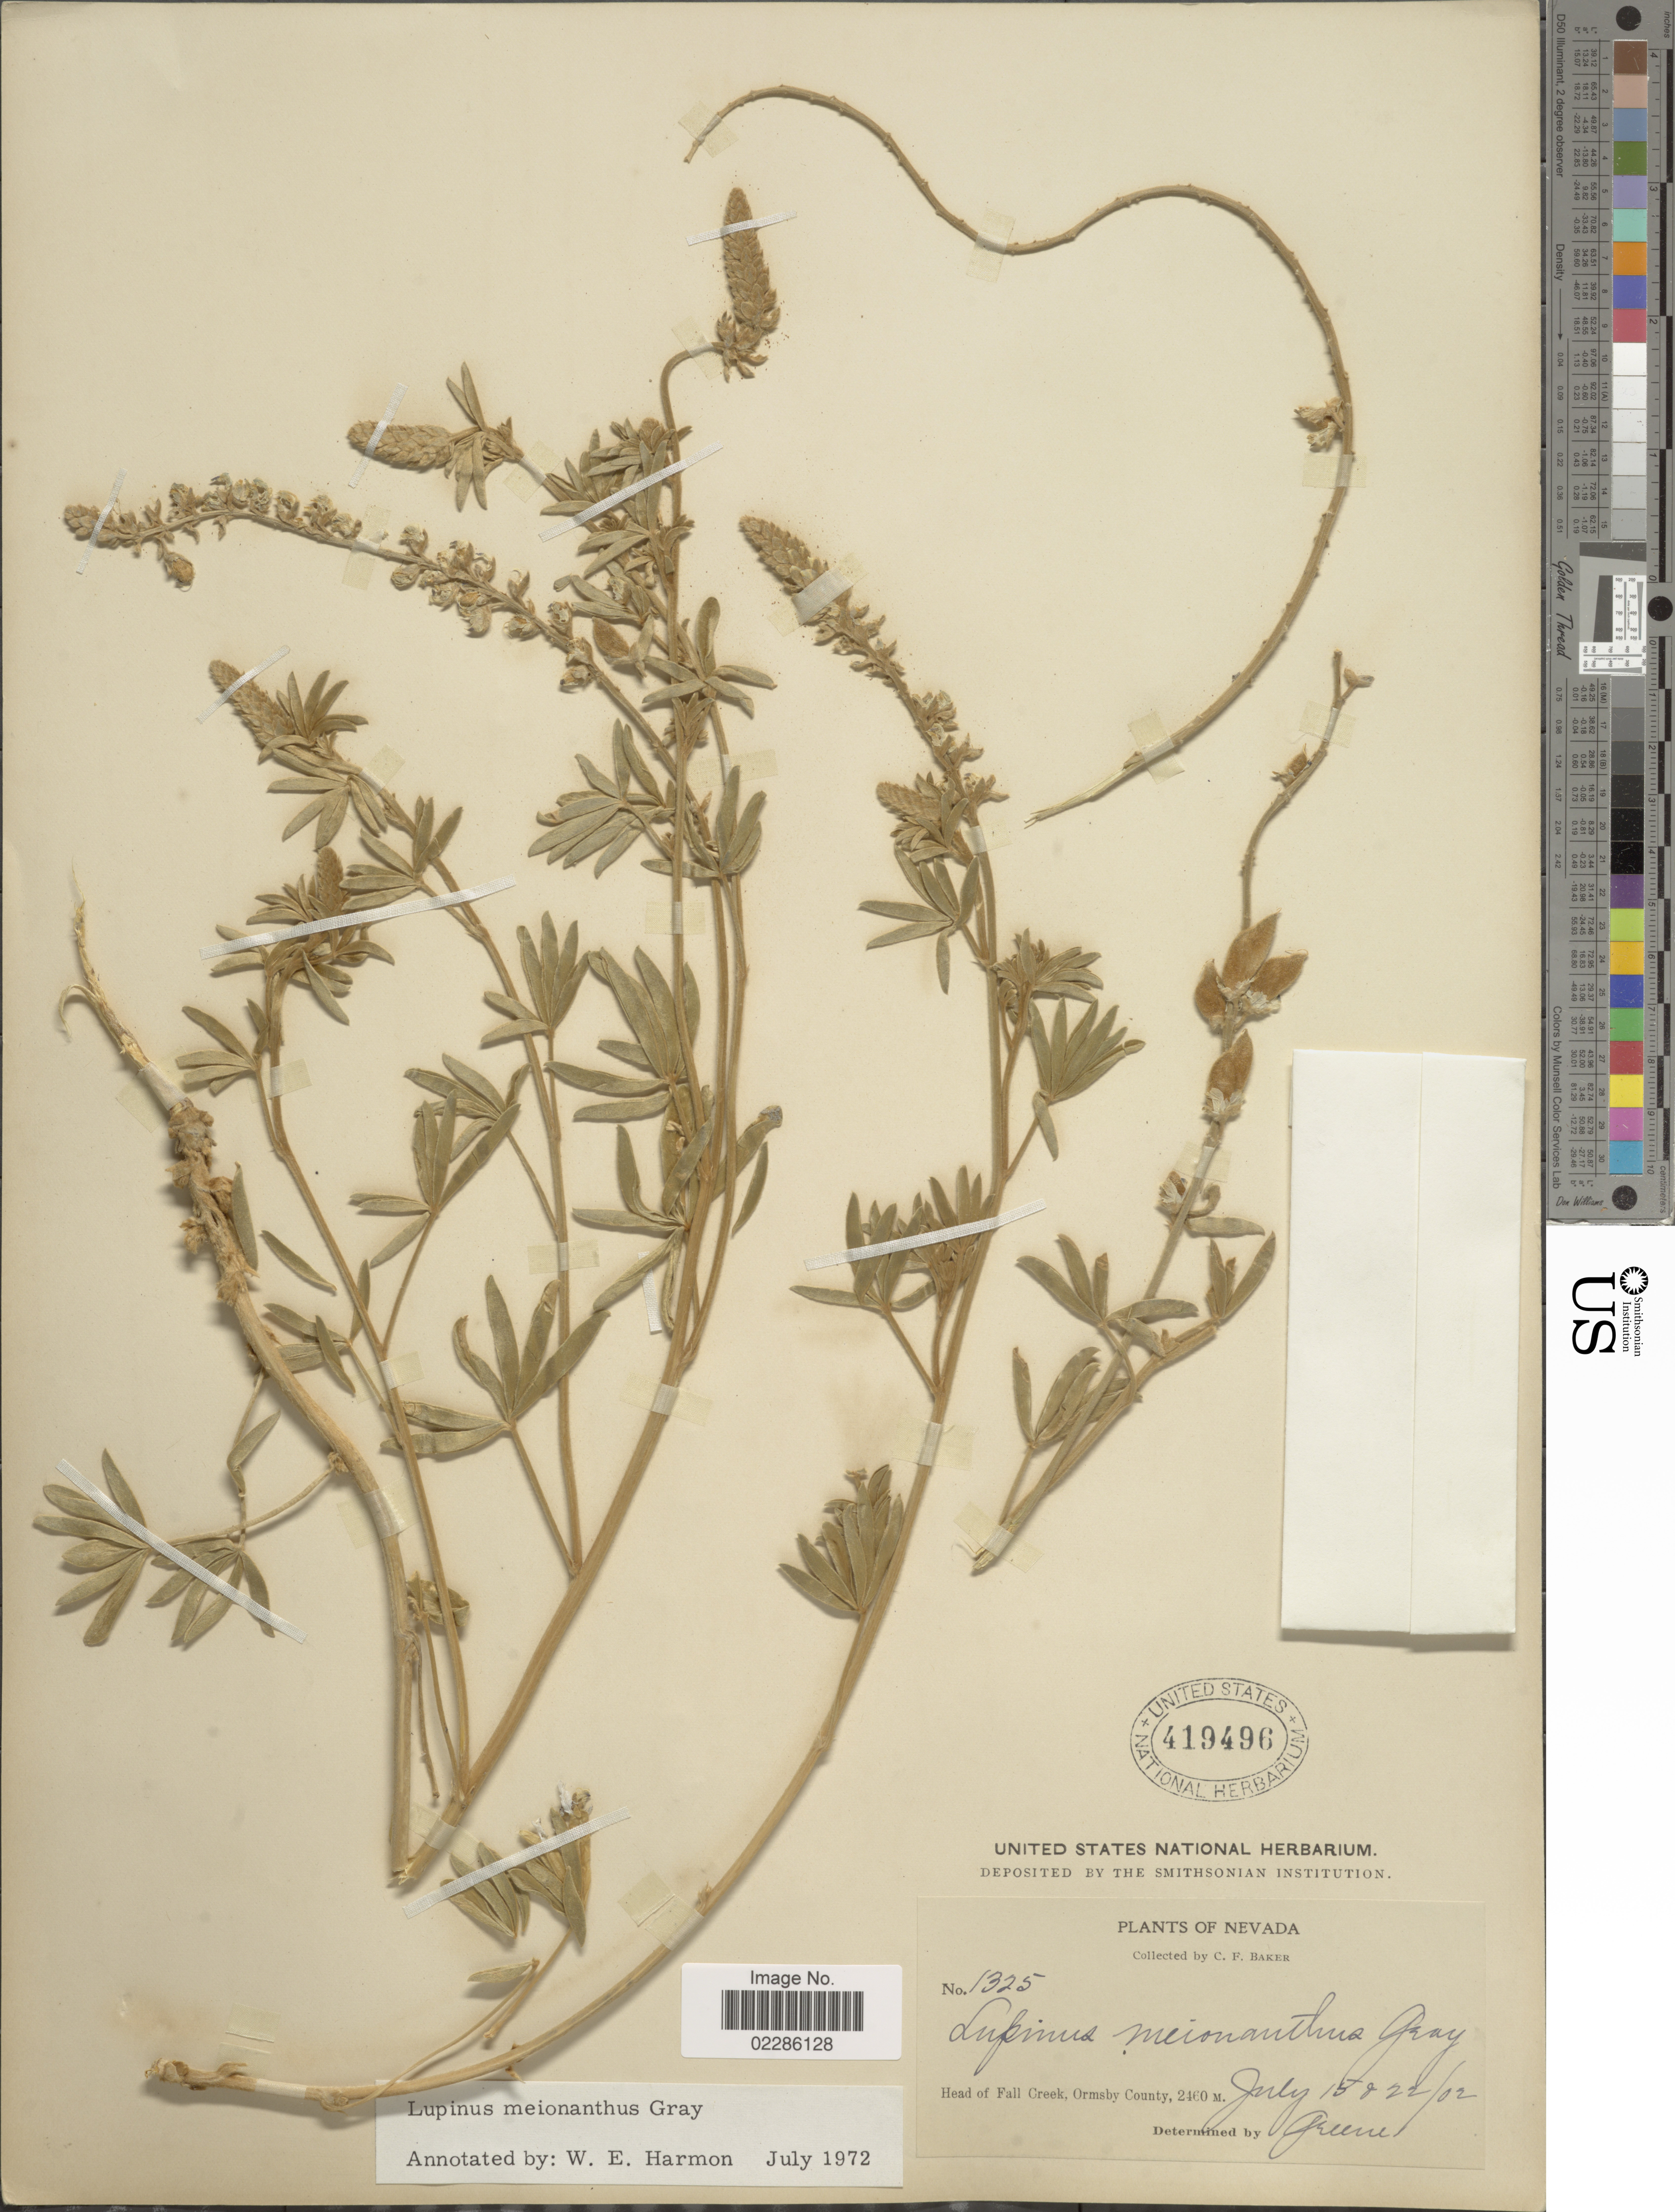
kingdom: Plantae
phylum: Tracheophyta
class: Magnoliopsida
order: Fabales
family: Fabaceae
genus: Lupinus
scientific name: Lupinus meionanthus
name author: A. Gray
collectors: C. F. Baker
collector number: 1325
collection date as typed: Transcribed d/m/y: 15/7/2 to 22/7/2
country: United States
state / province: Nevada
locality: Head of Fall Creek, ormsby County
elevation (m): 2460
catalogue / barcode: US 419496